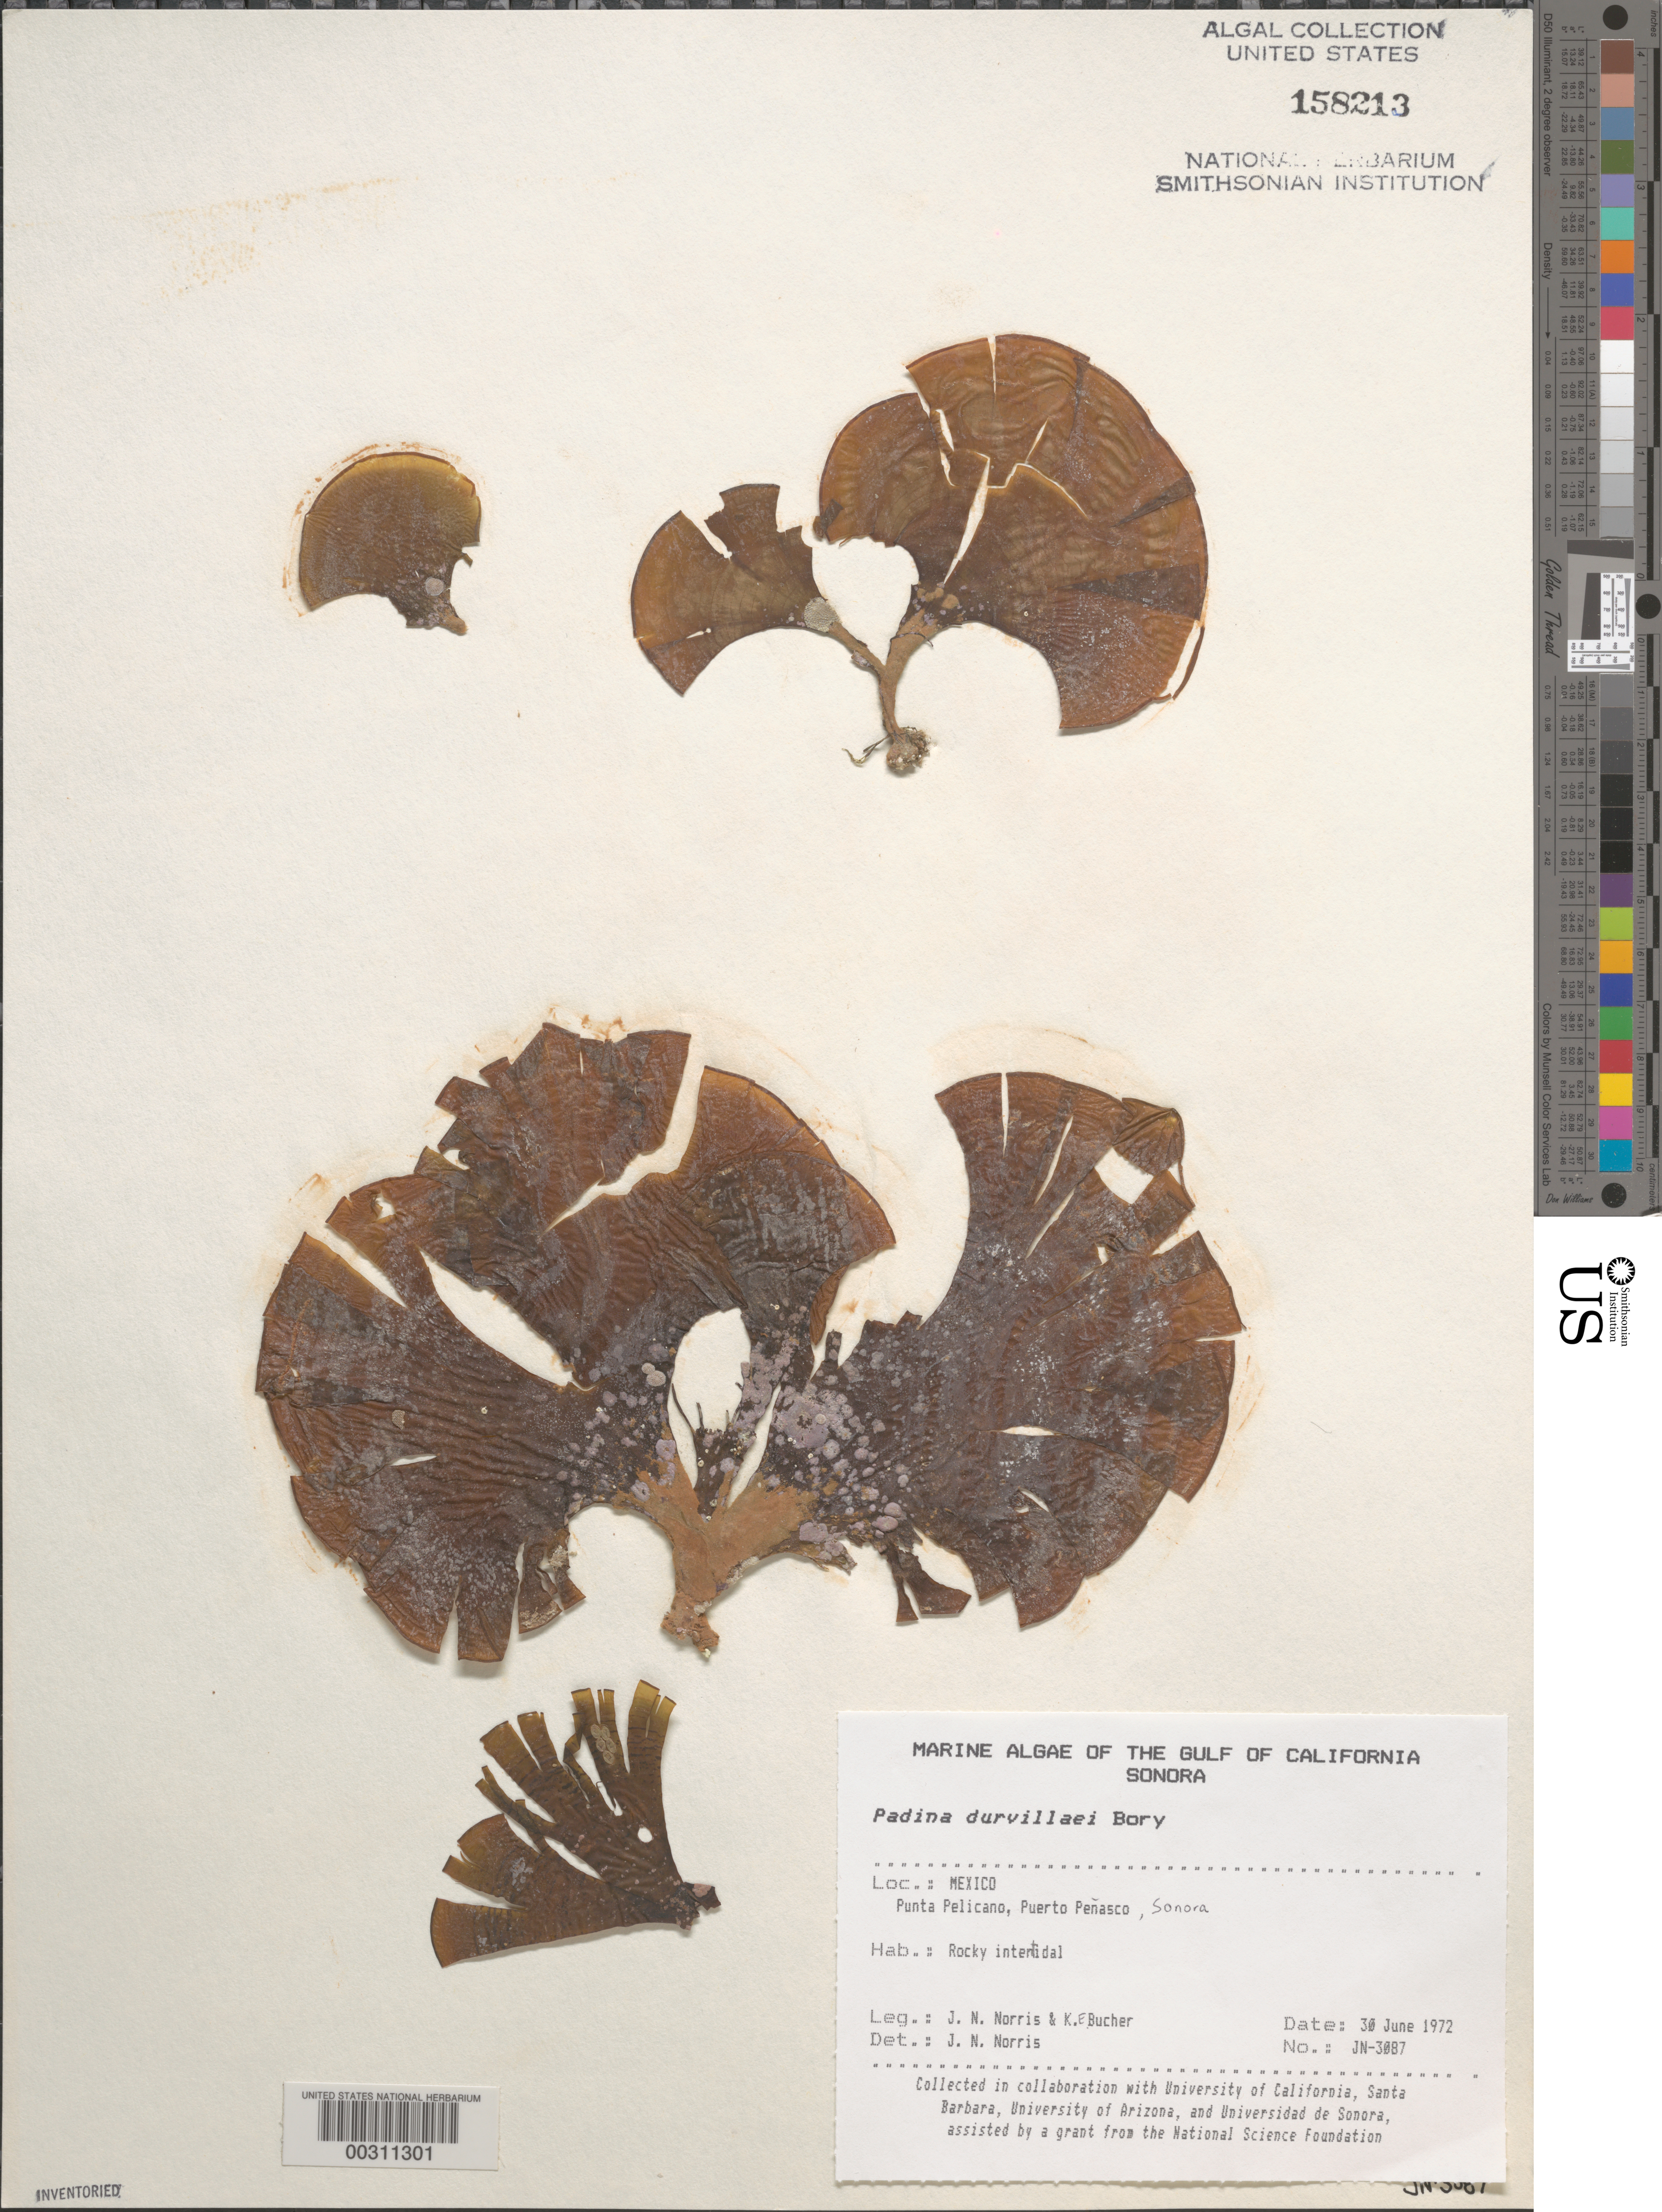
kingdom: Chromista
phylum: Ochrophyta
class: Phaeophyceae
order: Dictyotales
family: Dictyotaceae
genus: Padina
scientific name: Padina durvillaei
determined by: Norris, James N.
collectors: J. N. Norris & K. E. Bucher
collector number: JN-3087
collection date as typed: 30 Jun 1972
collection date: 1972-06-30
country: Mexico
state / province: Sonora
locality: Punta Pelicano, Puerto Penasco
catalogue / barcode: US 158213